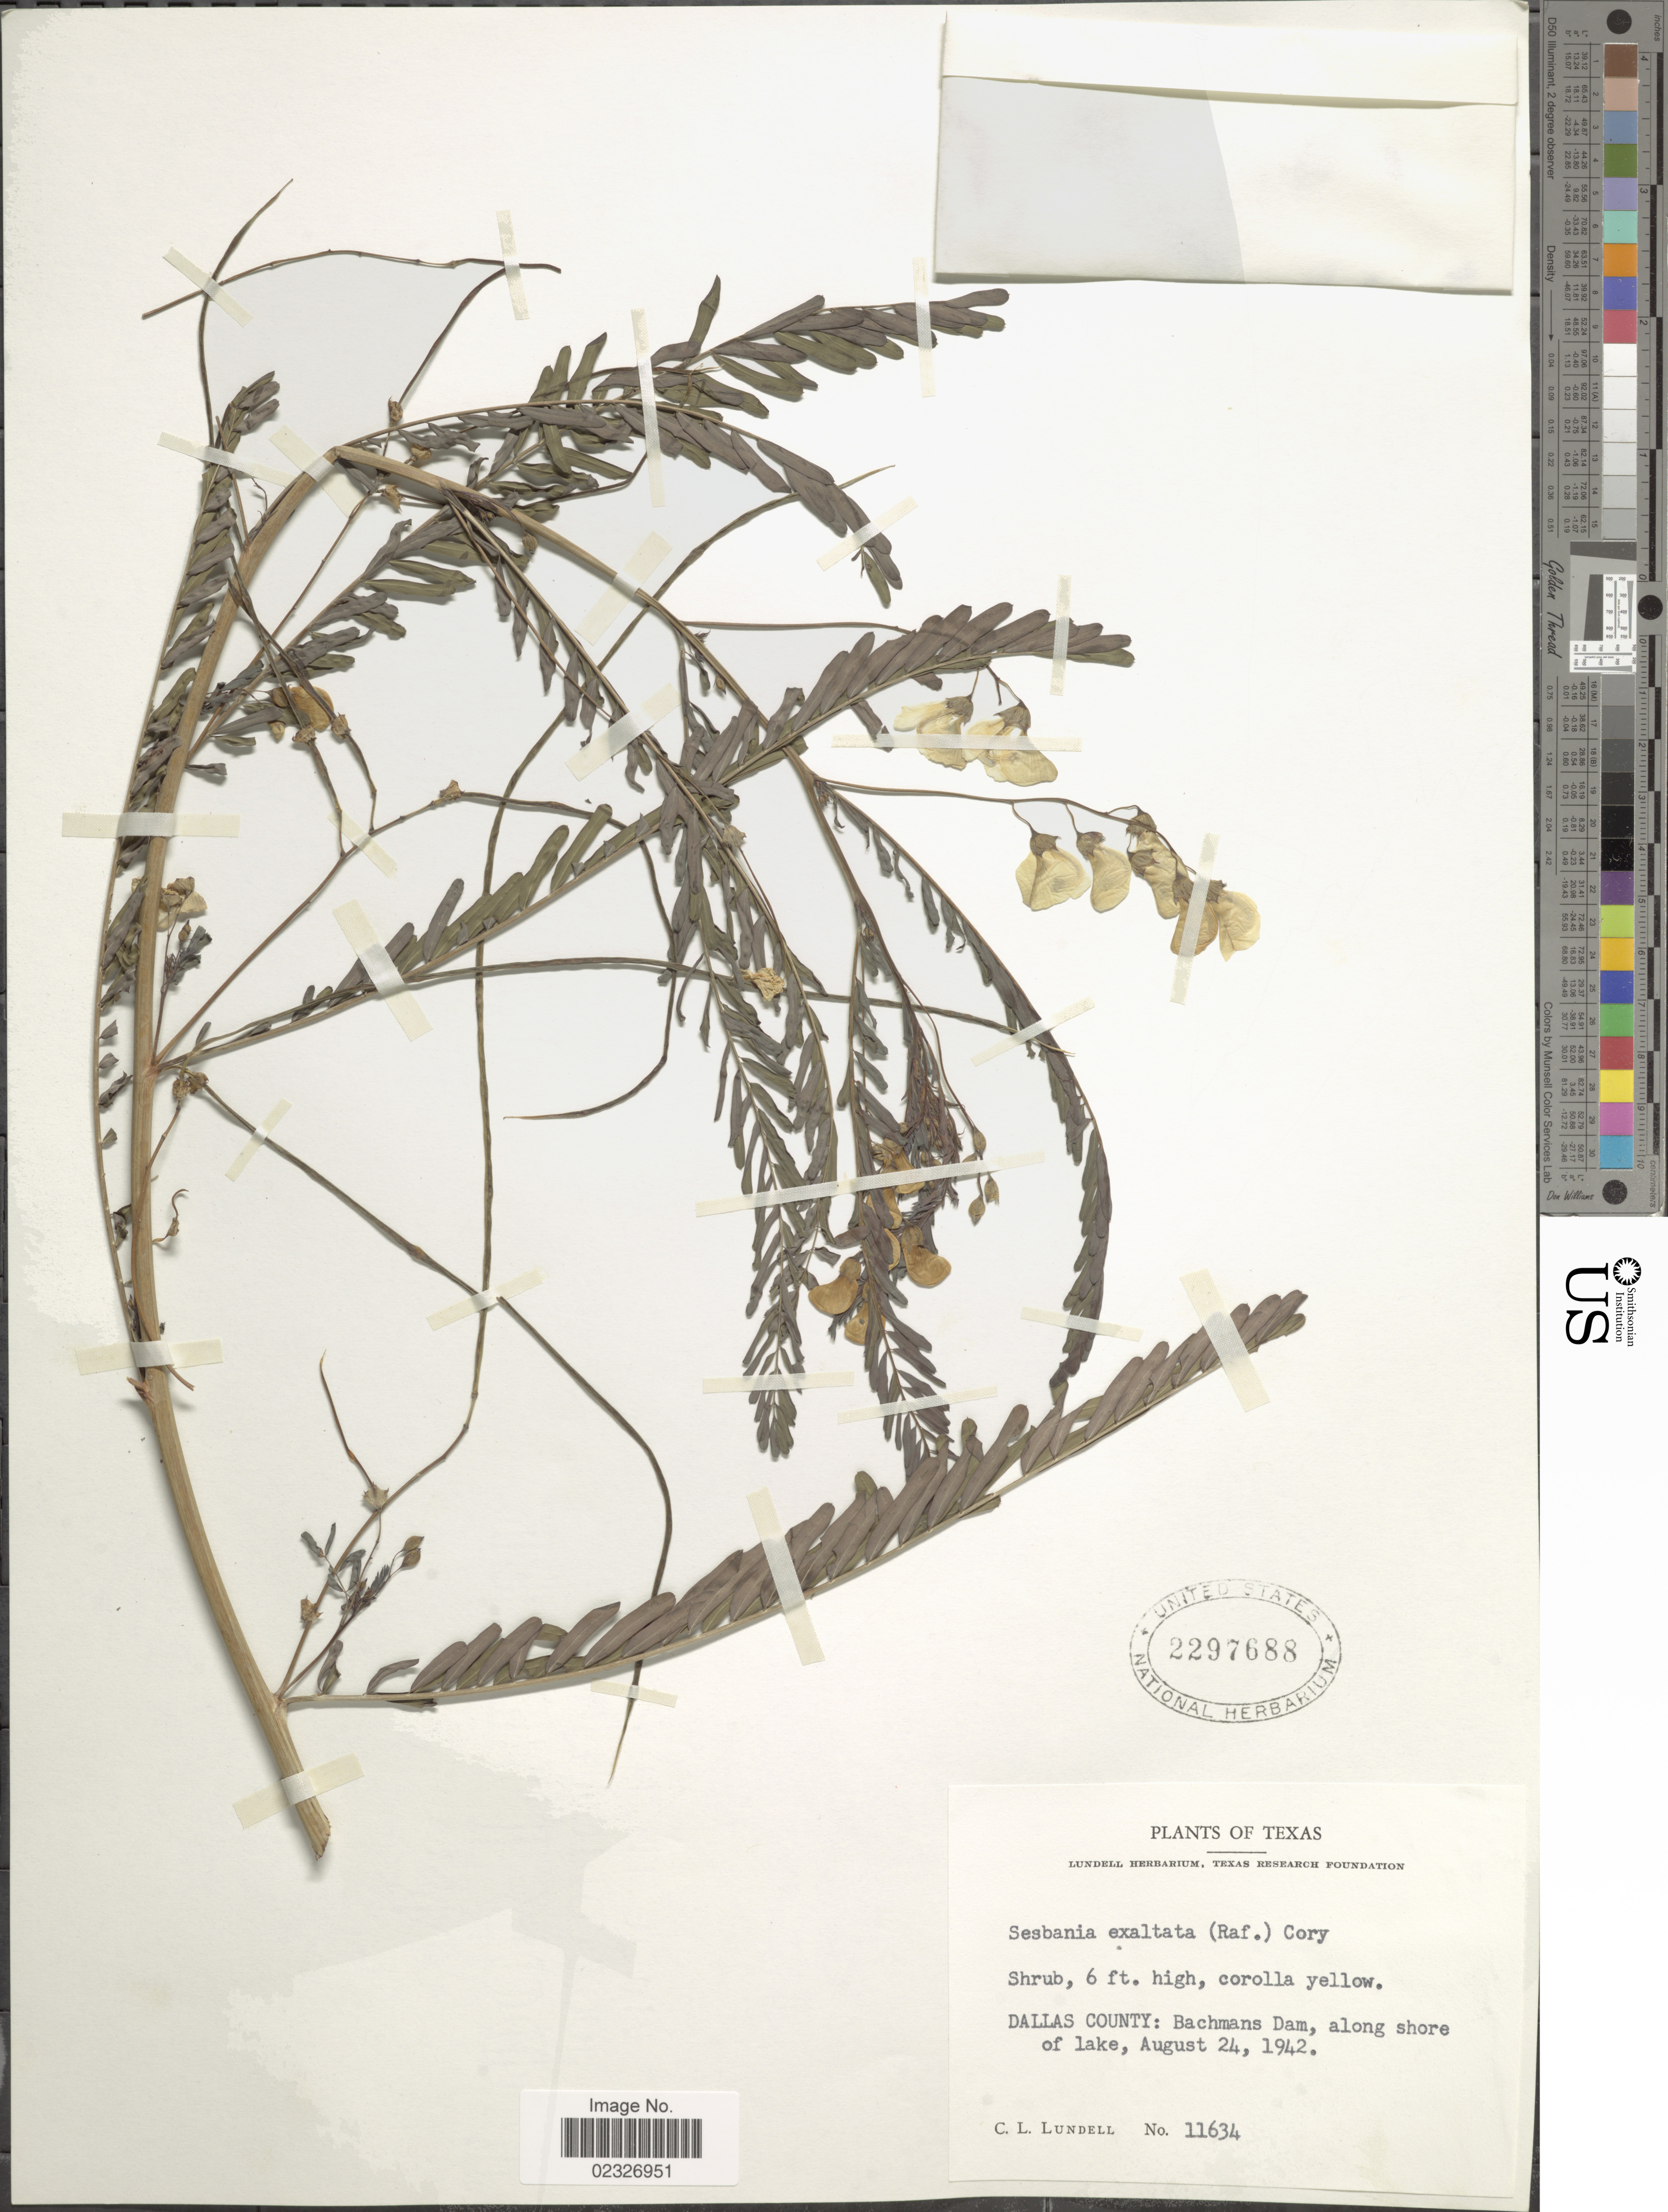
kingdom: Plantae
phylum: Tracheophyta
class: Magnoliopsida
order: Fabales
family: Fabaceae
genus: Sesbania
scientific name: Sesbania exaltata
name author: (Raf.) Cory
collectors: C. L. Lundell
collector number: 11634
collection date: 1942-08-24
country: United States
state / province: Texas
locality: Dallas County: Bachmans Dam, along shore of lake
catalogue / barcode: US 2297688